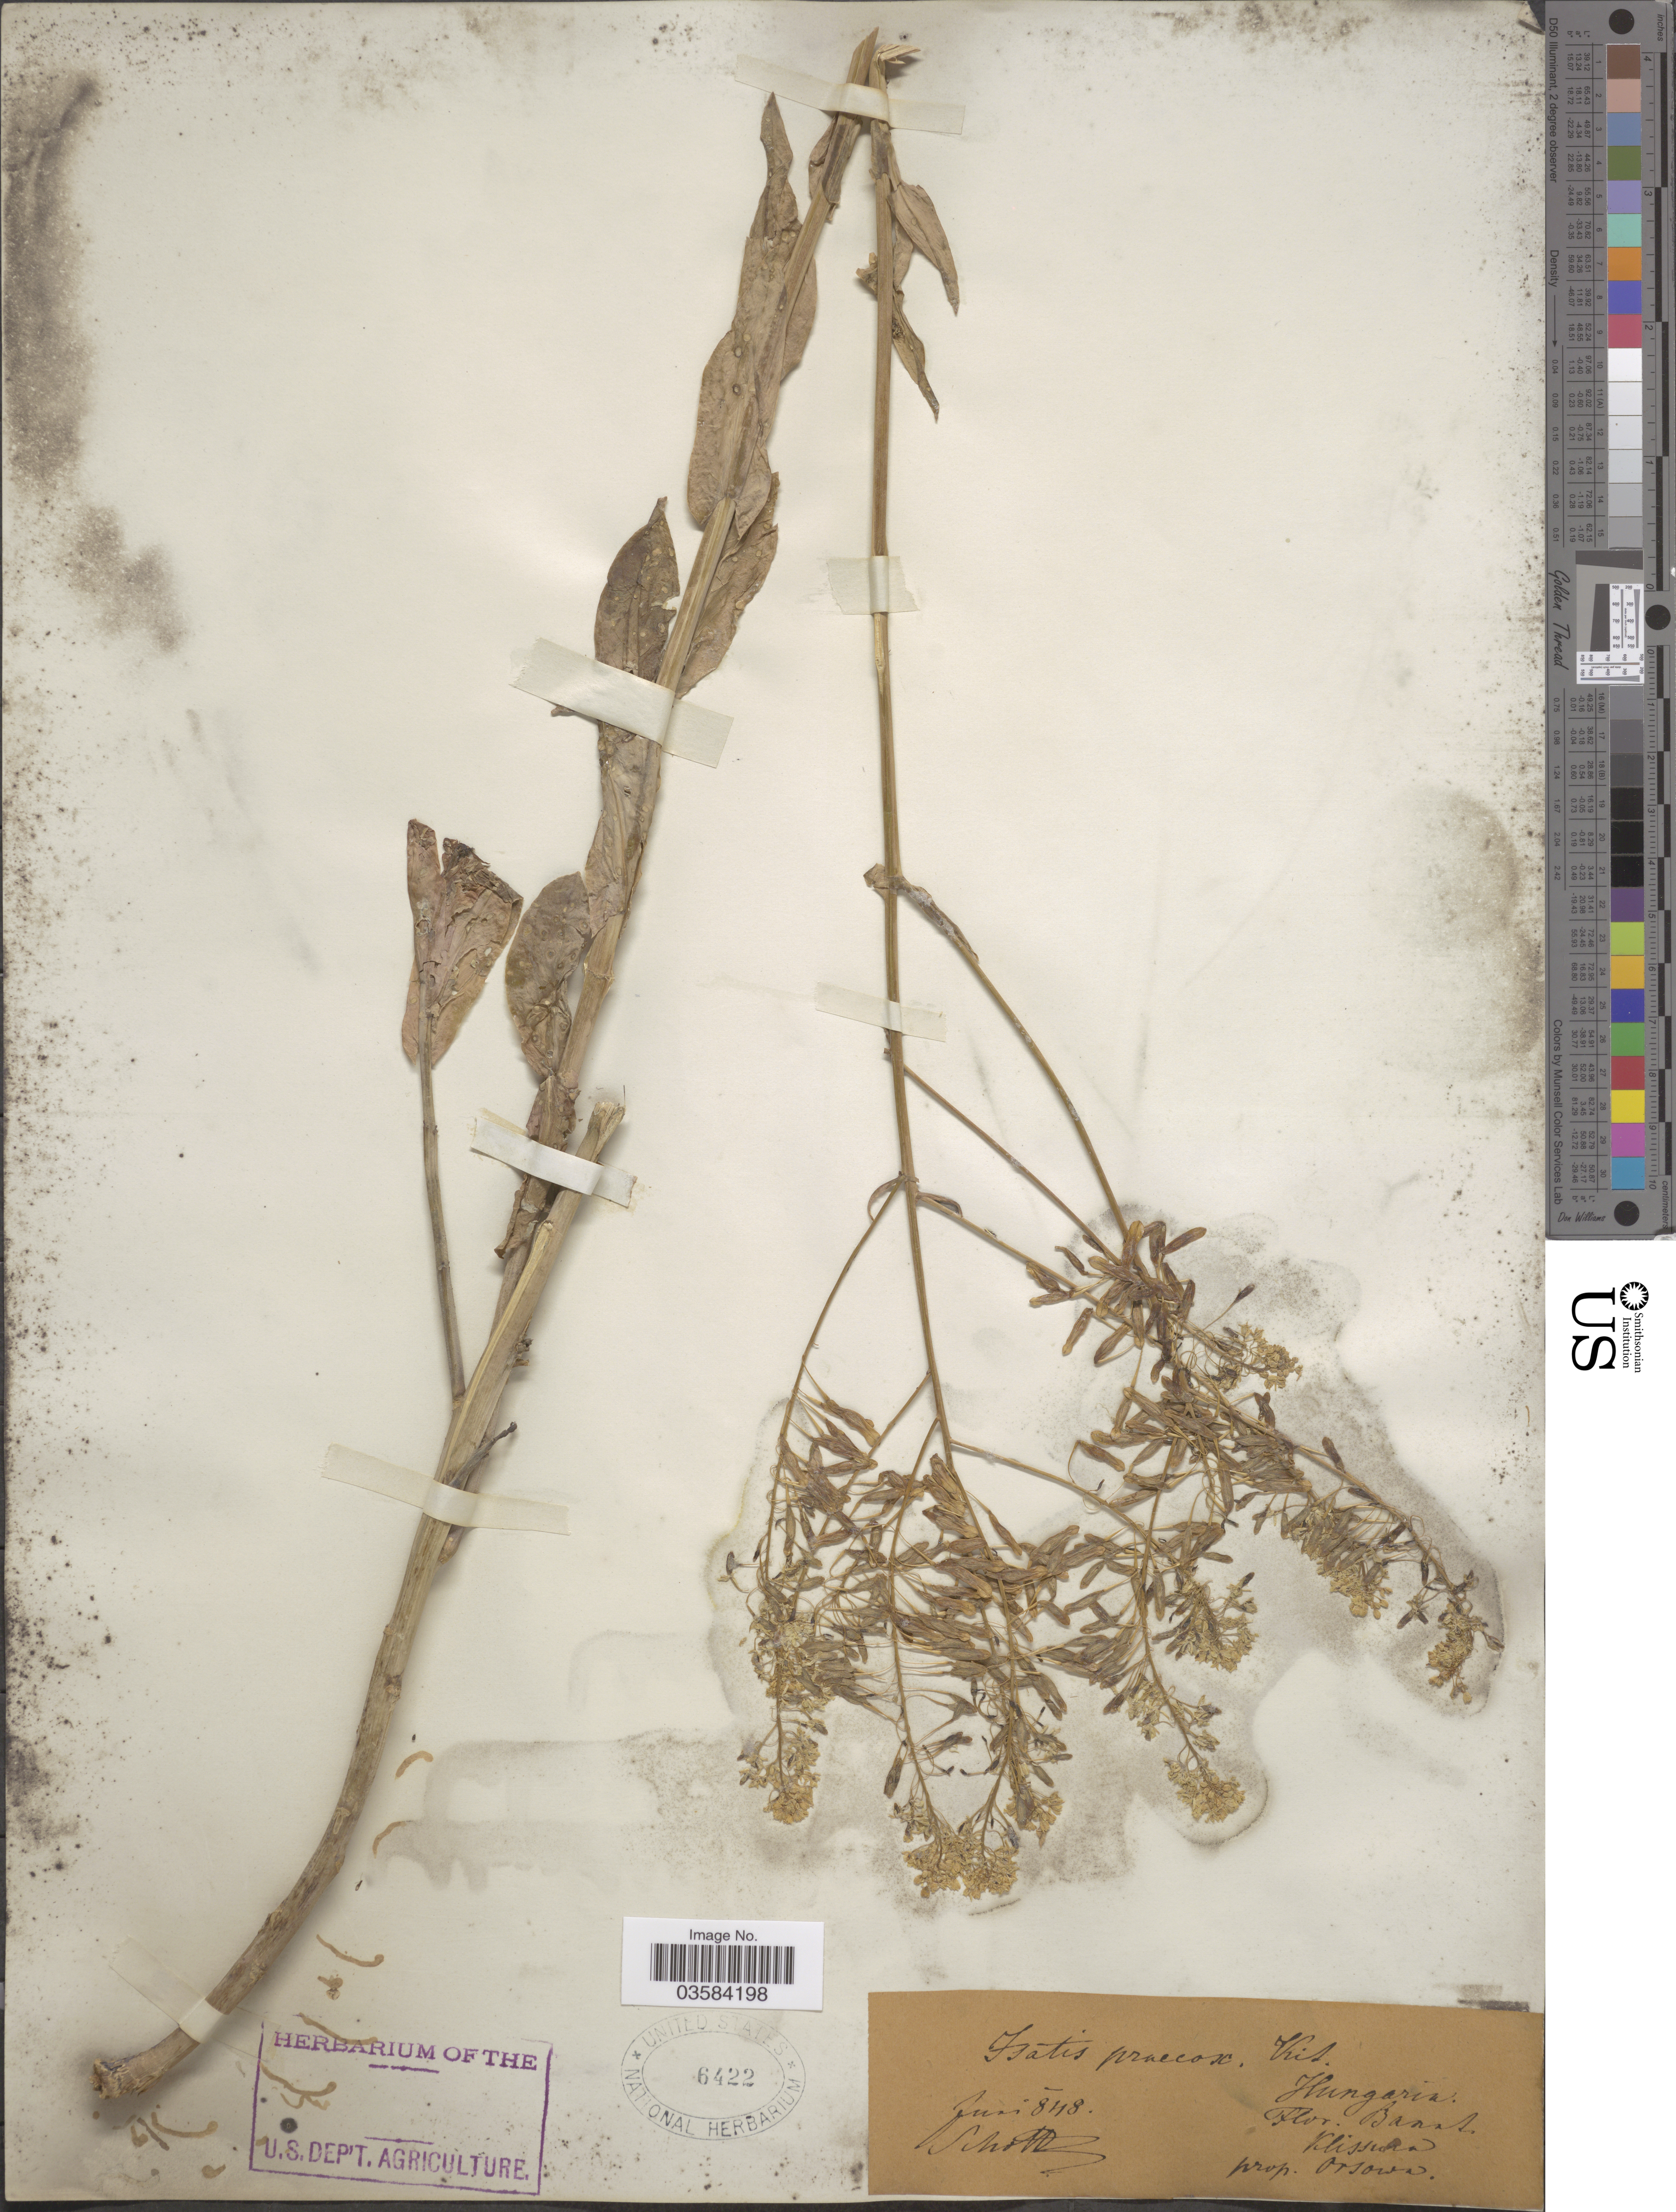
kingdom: Plantae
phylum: Tracheophyta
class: Magnoliopsida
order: Brassicales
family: Brassicaceae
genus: Isatis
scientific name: Isatis praecox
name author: Kit. ex Tratt.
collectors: Schott, --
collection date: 1848-06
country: Romania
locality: Banat. Klissora [interpreted] prop. Orsowa.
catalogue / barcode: US 6422